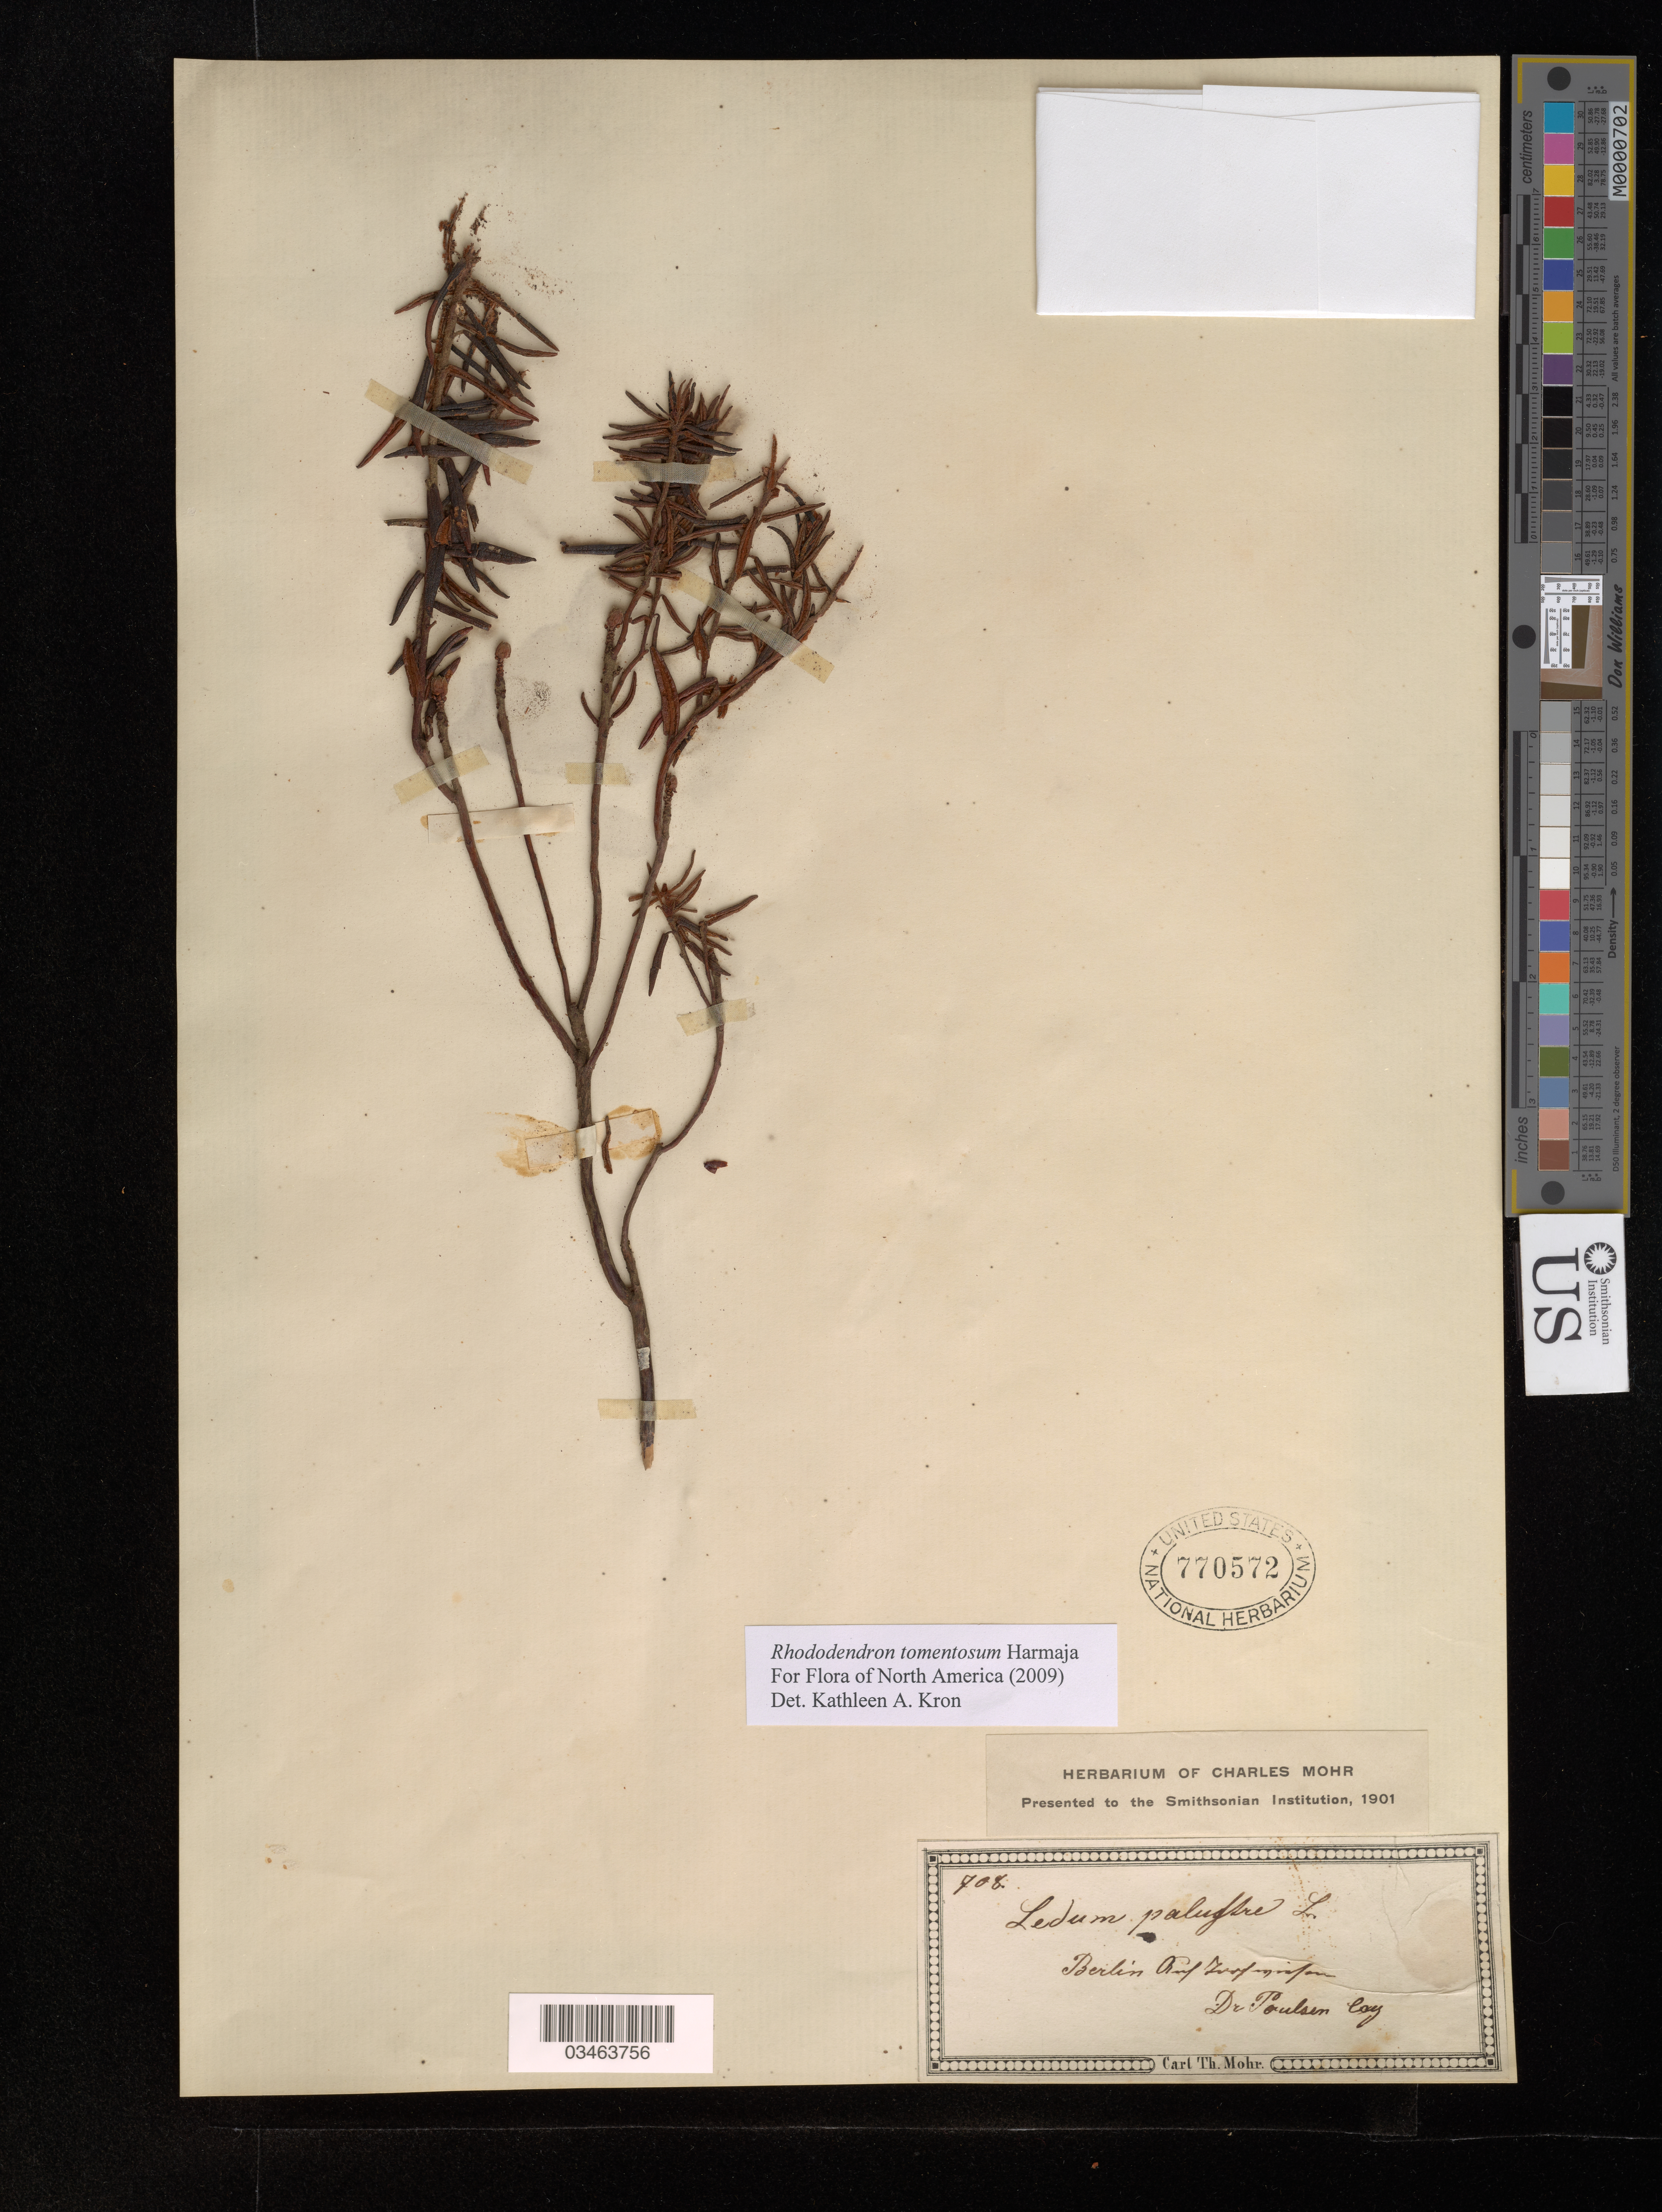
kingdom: Plantae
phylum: Tracheophyta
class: Magnoliopsida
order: Ericales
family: Ericaceae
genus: Rhododendron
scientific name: Rhododendron tomentosum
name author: Harmaja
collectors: -- Poulsen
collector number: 708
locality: Berlin !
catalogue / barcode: US 770572